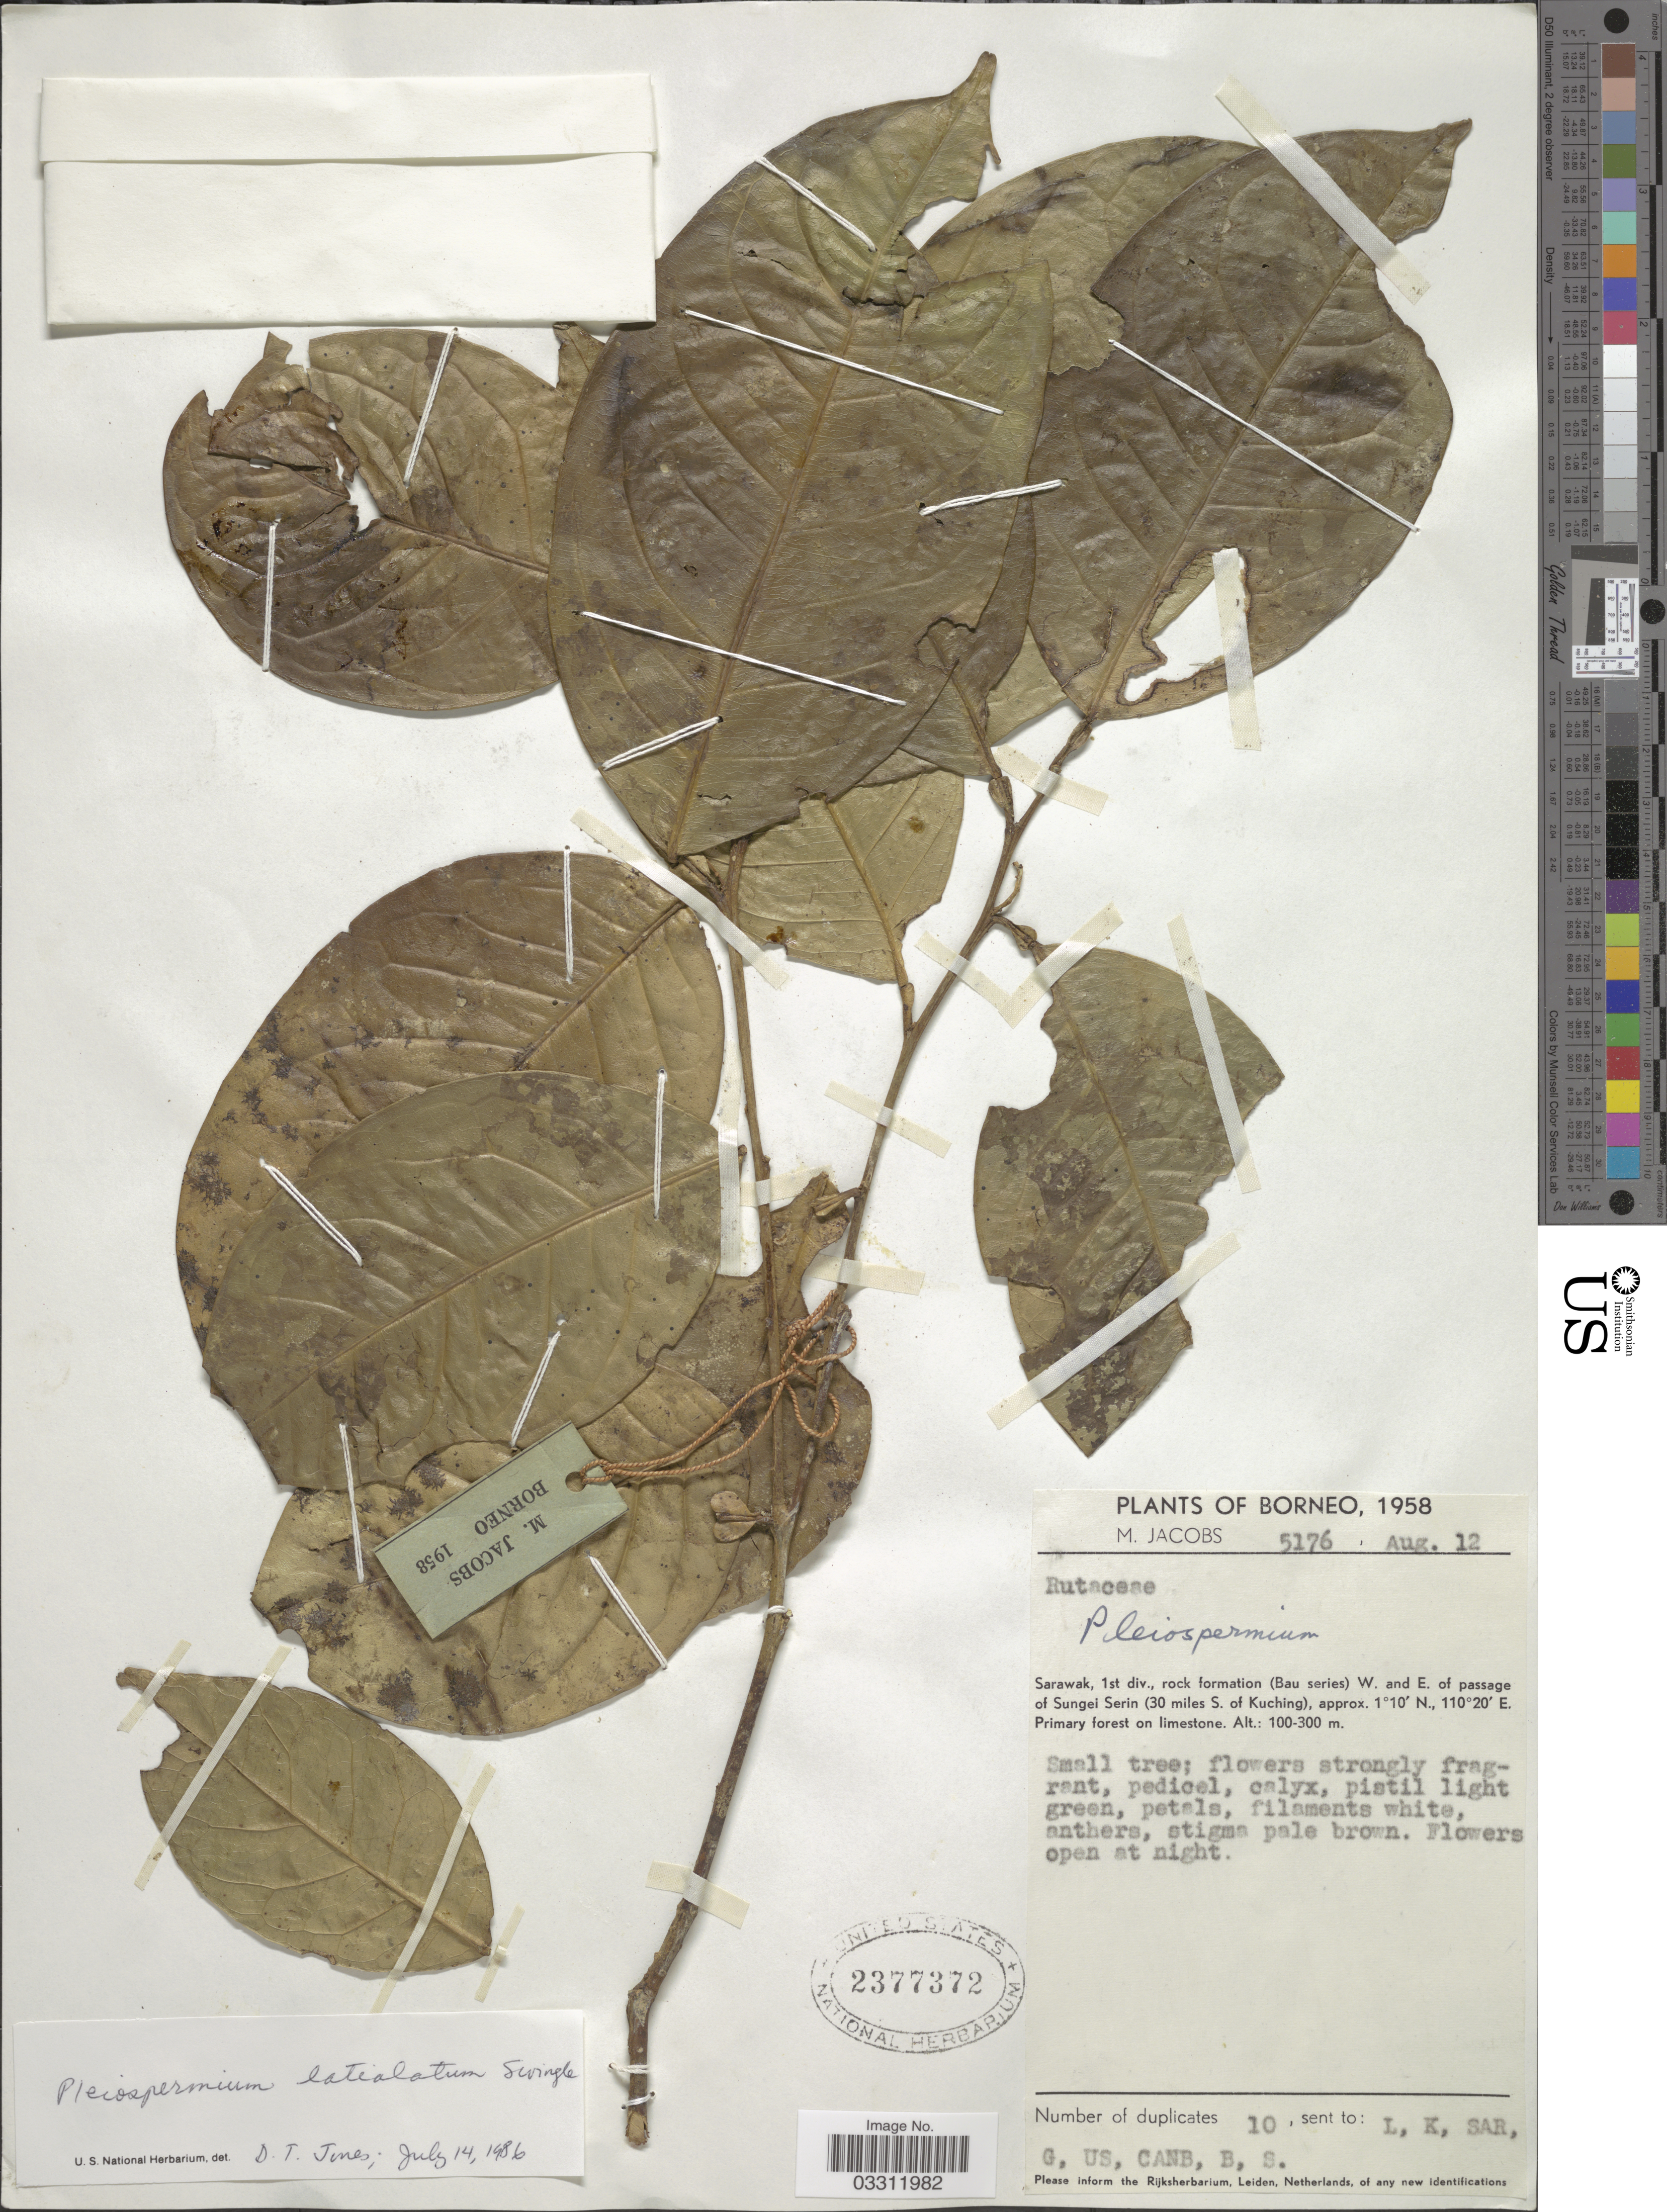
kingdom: Plantae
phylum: Tracheophyta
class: Magnoliopsida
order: Sapindales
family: Rutaceae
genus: Pleiospermium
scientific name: Pleiospermium latialatum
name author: Swingle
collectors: M. Jacobs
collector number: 5176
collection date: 1958-08-12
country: Malaysia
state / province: Sarawak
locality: Borneo, 1st div., rock formation (Bau series) W. and E. of passage of Sungei Serin (30 miles S. of Kuching).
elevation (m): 100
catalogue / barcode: US 2377372